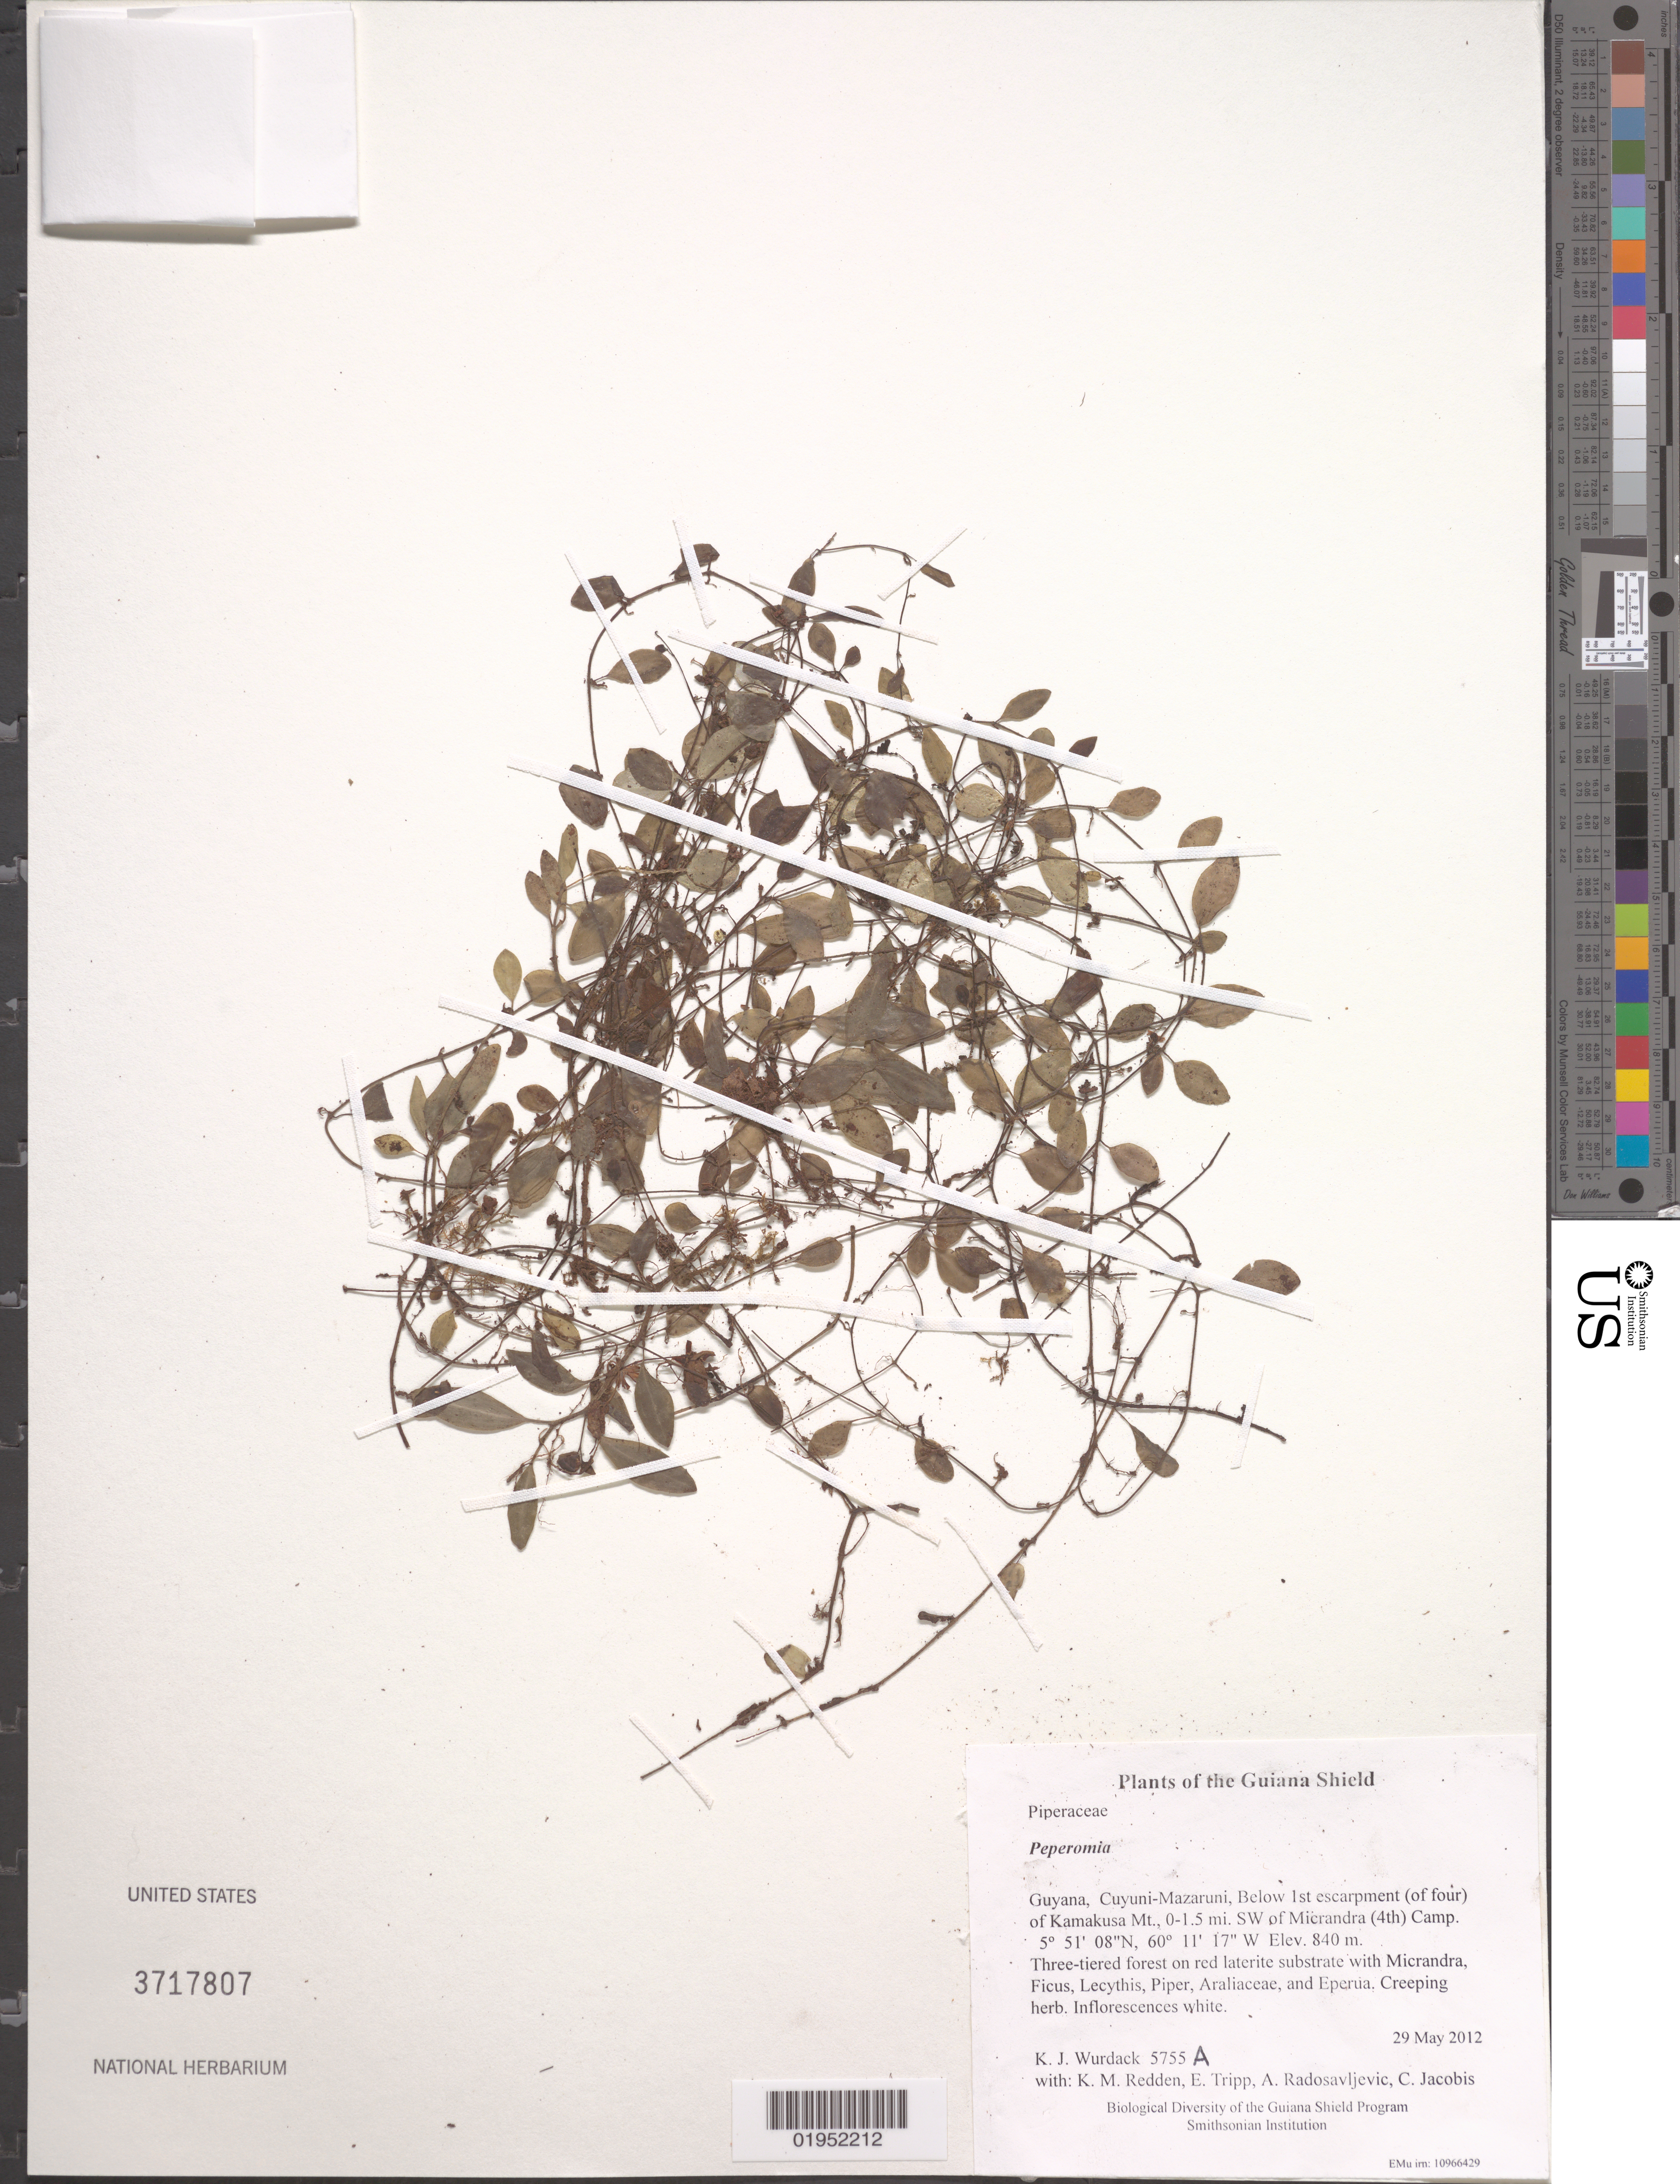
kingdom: Plantae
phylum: Tracheophyta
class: Magnoliopsida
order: Piperales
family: Piperaceae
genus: Peperomia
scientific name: Peperomia ouabianae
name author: C. DC.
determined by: Jiménez, José Estaban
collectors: K. Wurdack, K. M. Redden, E. Tripp, A. Radosavljevic, C. Jacobis & J. Ralph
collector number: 5755 A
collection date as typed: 29 May 2012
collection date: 2012-05-29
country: Guyana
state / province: Cuyuni-Mazaruni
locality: Below 1st escarpment (of four) of Kamakusa Mt., 0-1.5 mi. SW of Micrandra (4th) Camp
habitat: Three-tiered forest on red laterite substrate with Micrandra, Ficus, Lecythis, Piper, Araliaceae, and Eperua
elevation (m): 840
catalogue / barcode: US 3717807